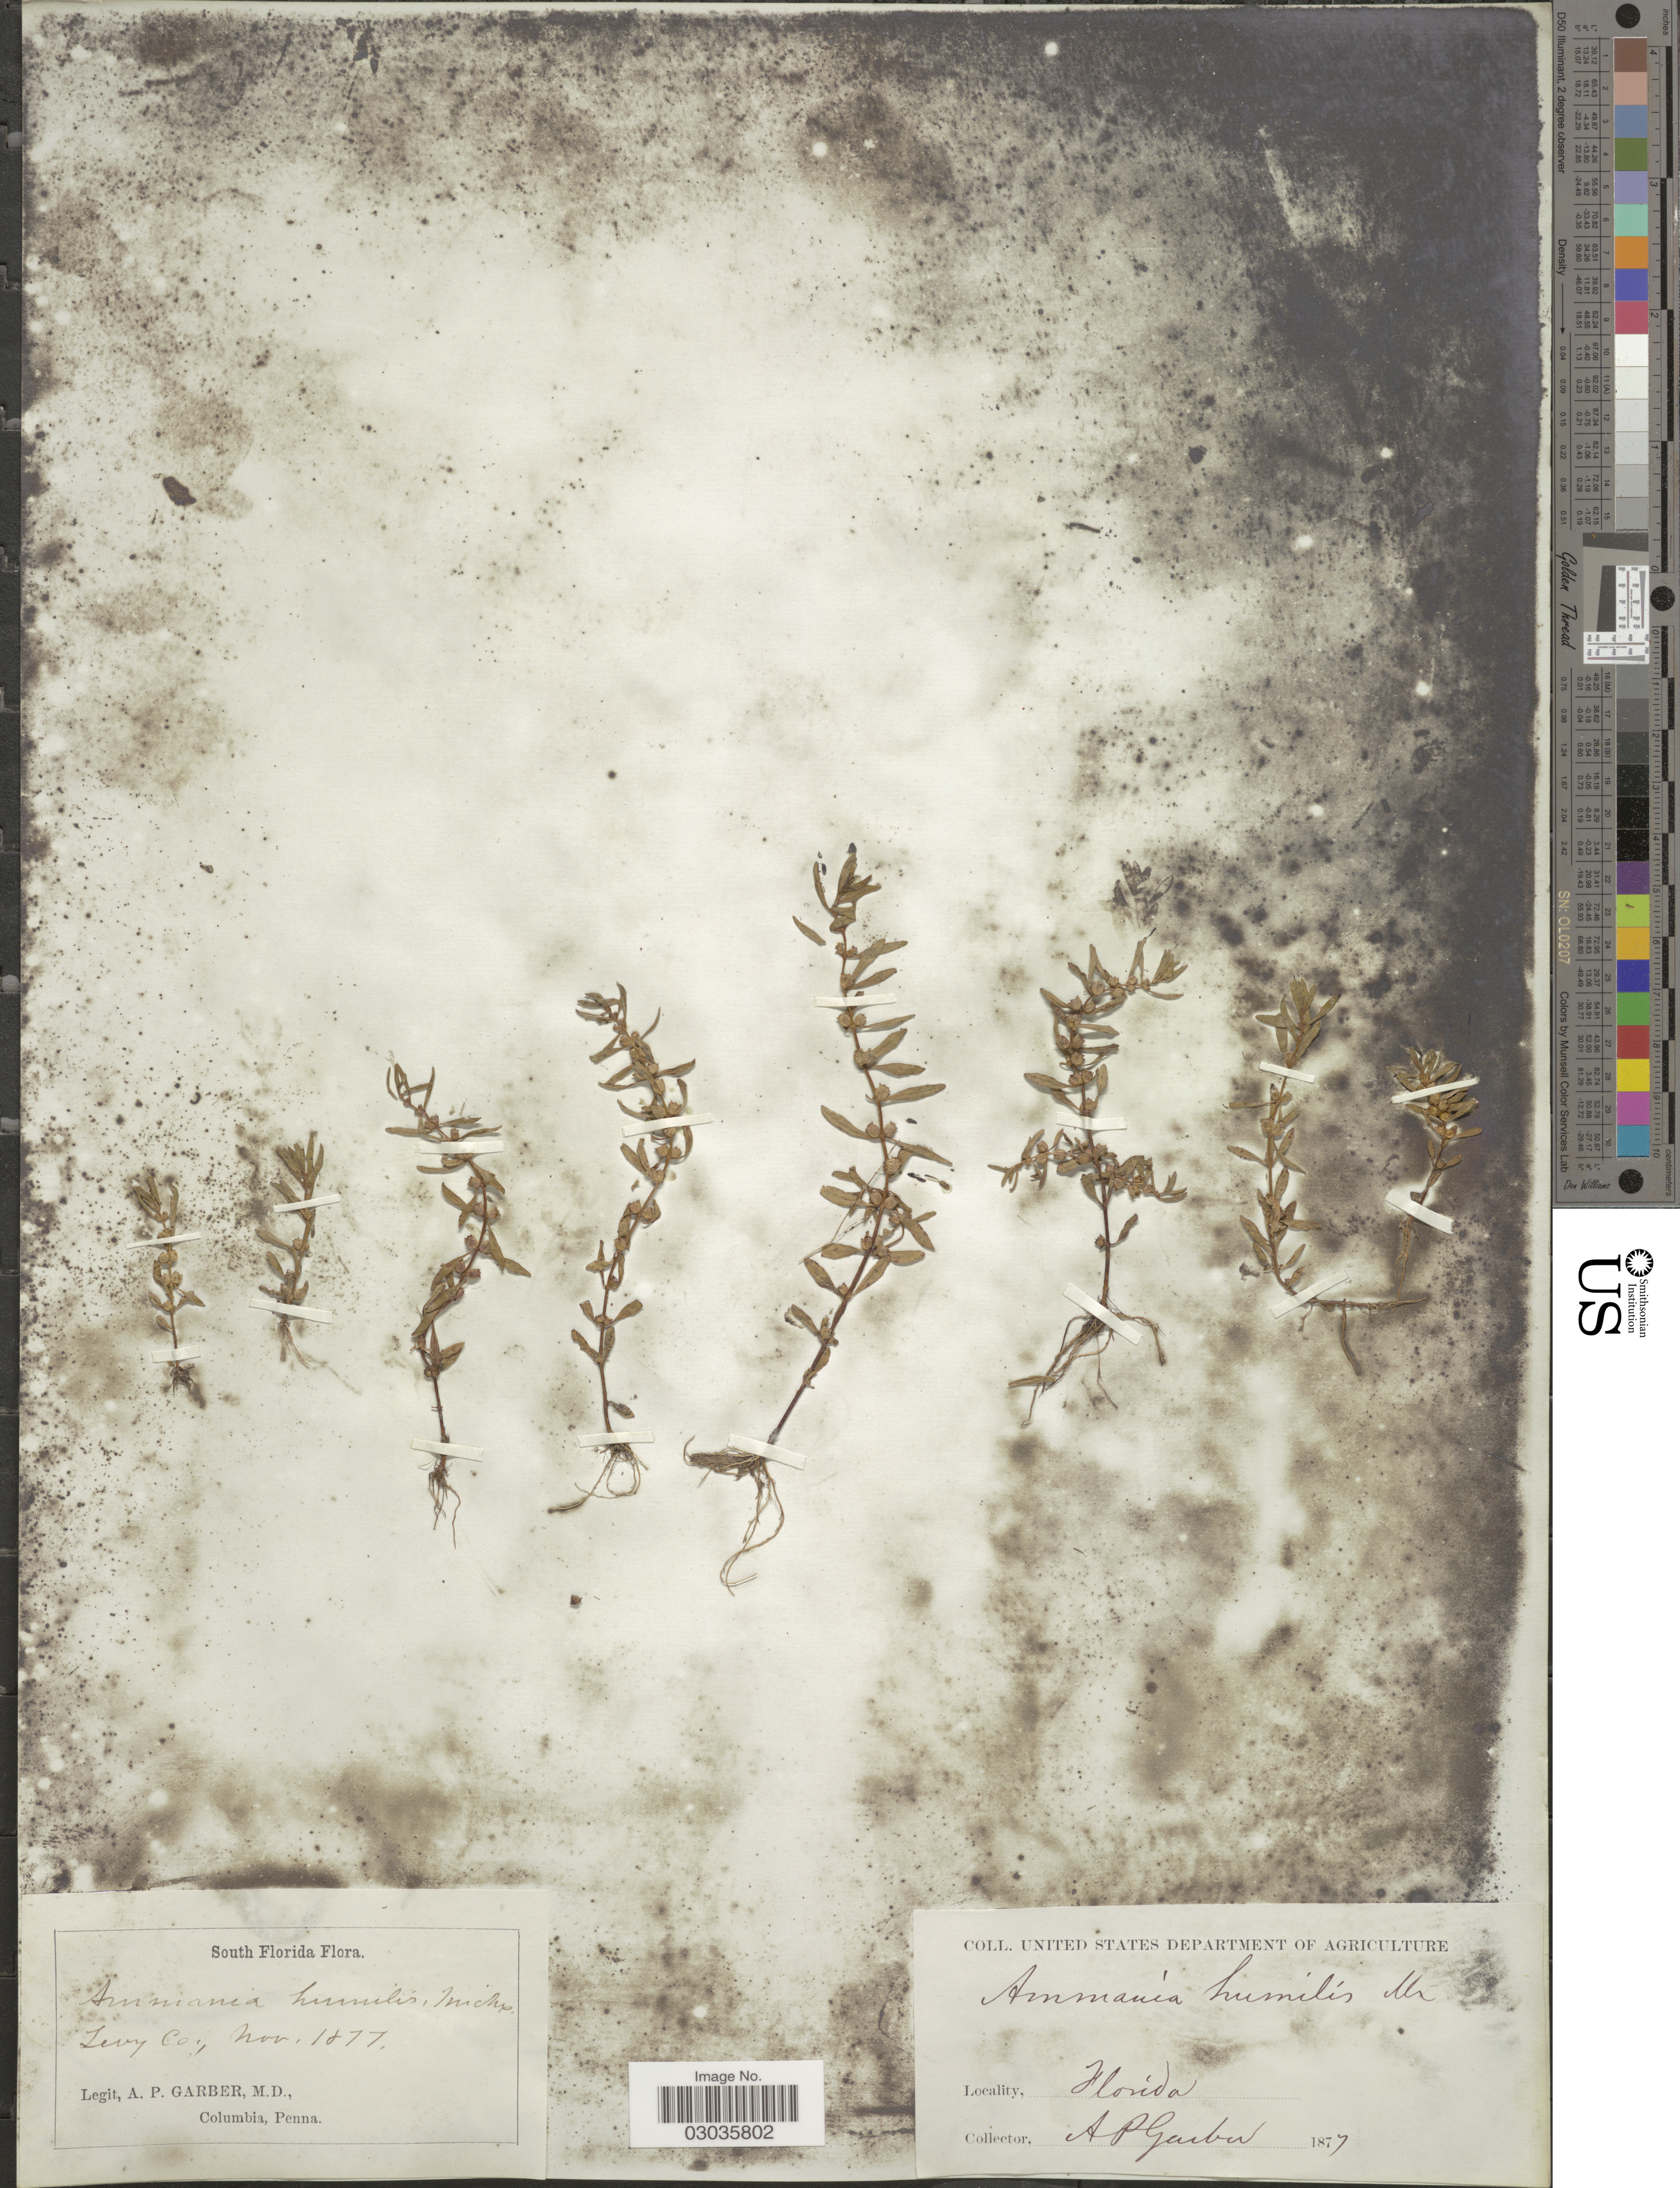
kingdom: Plantae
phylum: Tracheophyta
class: Magnoliopsida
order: Myrtales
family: Lythraceae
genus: Rotala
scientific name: Rotala ramosior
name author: (L.) Koehne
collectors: A. P. Garber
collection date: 1877-11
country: United States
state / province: Florida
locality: South Florida. Levy Co.